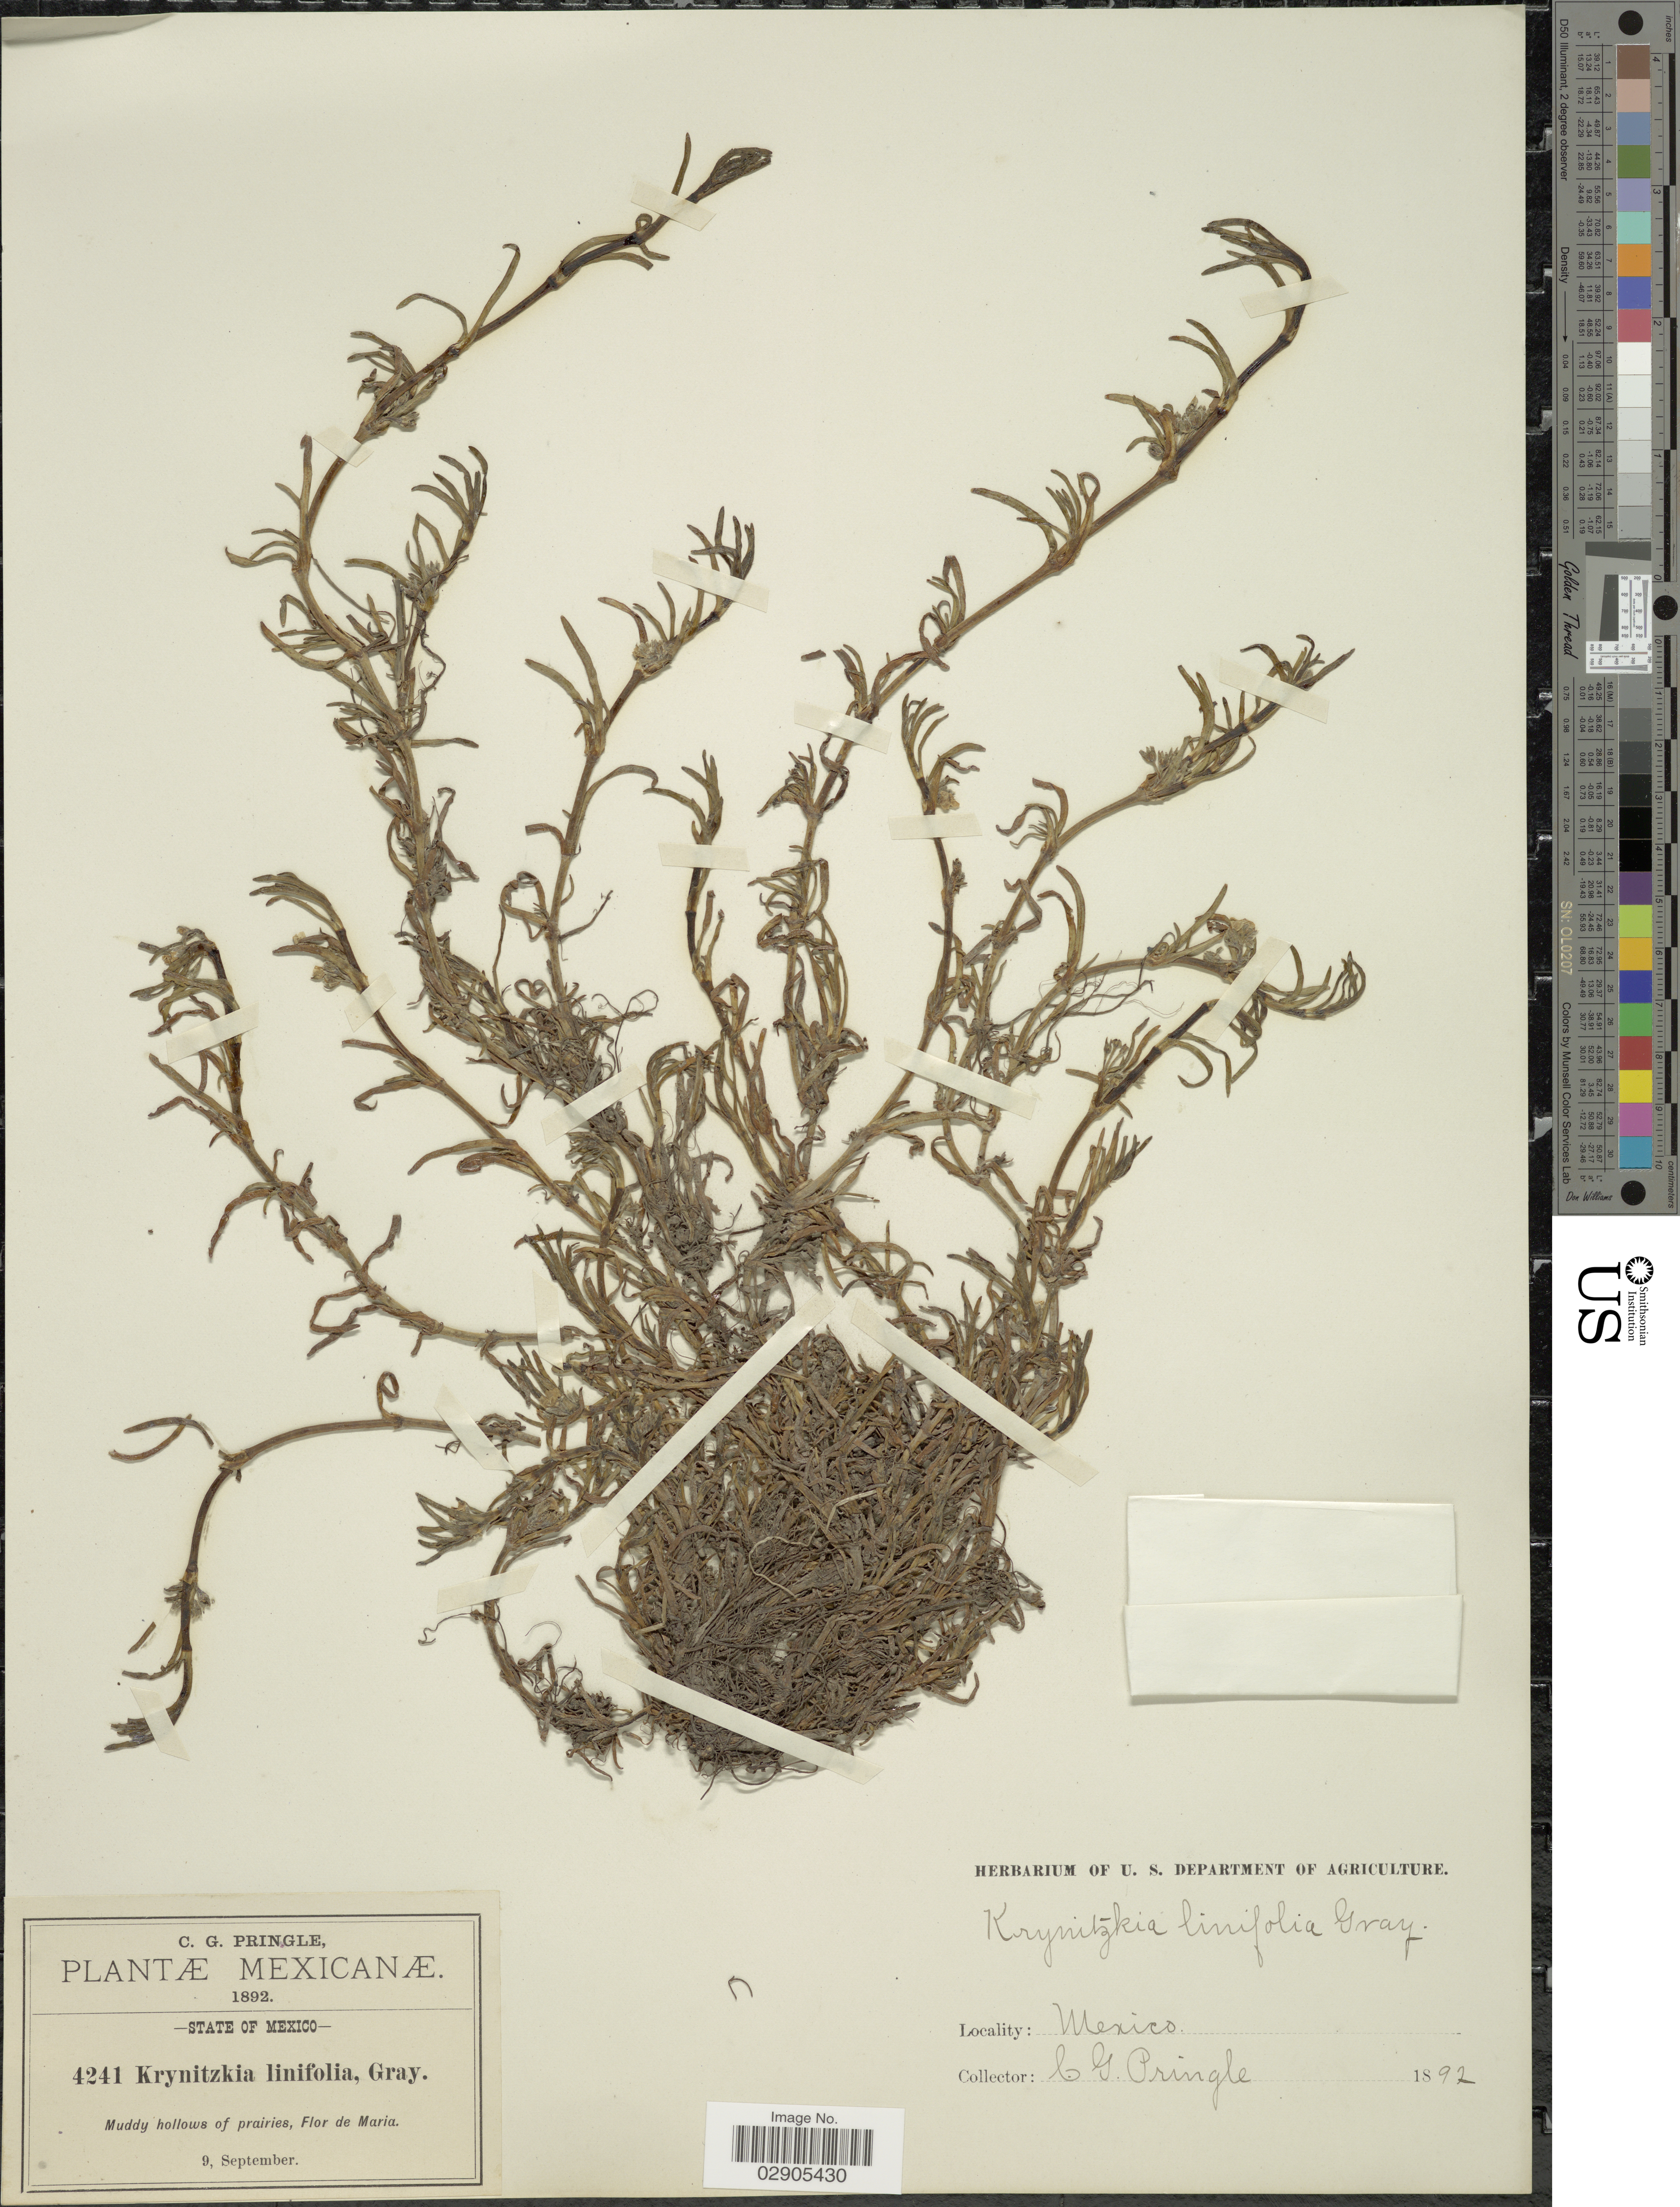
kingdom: Plantae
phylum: Tracheophyta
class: Magnoliopsida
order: Boraginales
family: Boraginaceae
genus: Allocarya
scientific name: Allocarya linifolia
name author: (Willd.) J.F. Macbr.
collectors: C. G. Pringle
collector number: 4241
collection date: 1892-09-09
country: Mexico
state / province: México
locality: Muddy hollows of prairies, Flor de Maria.